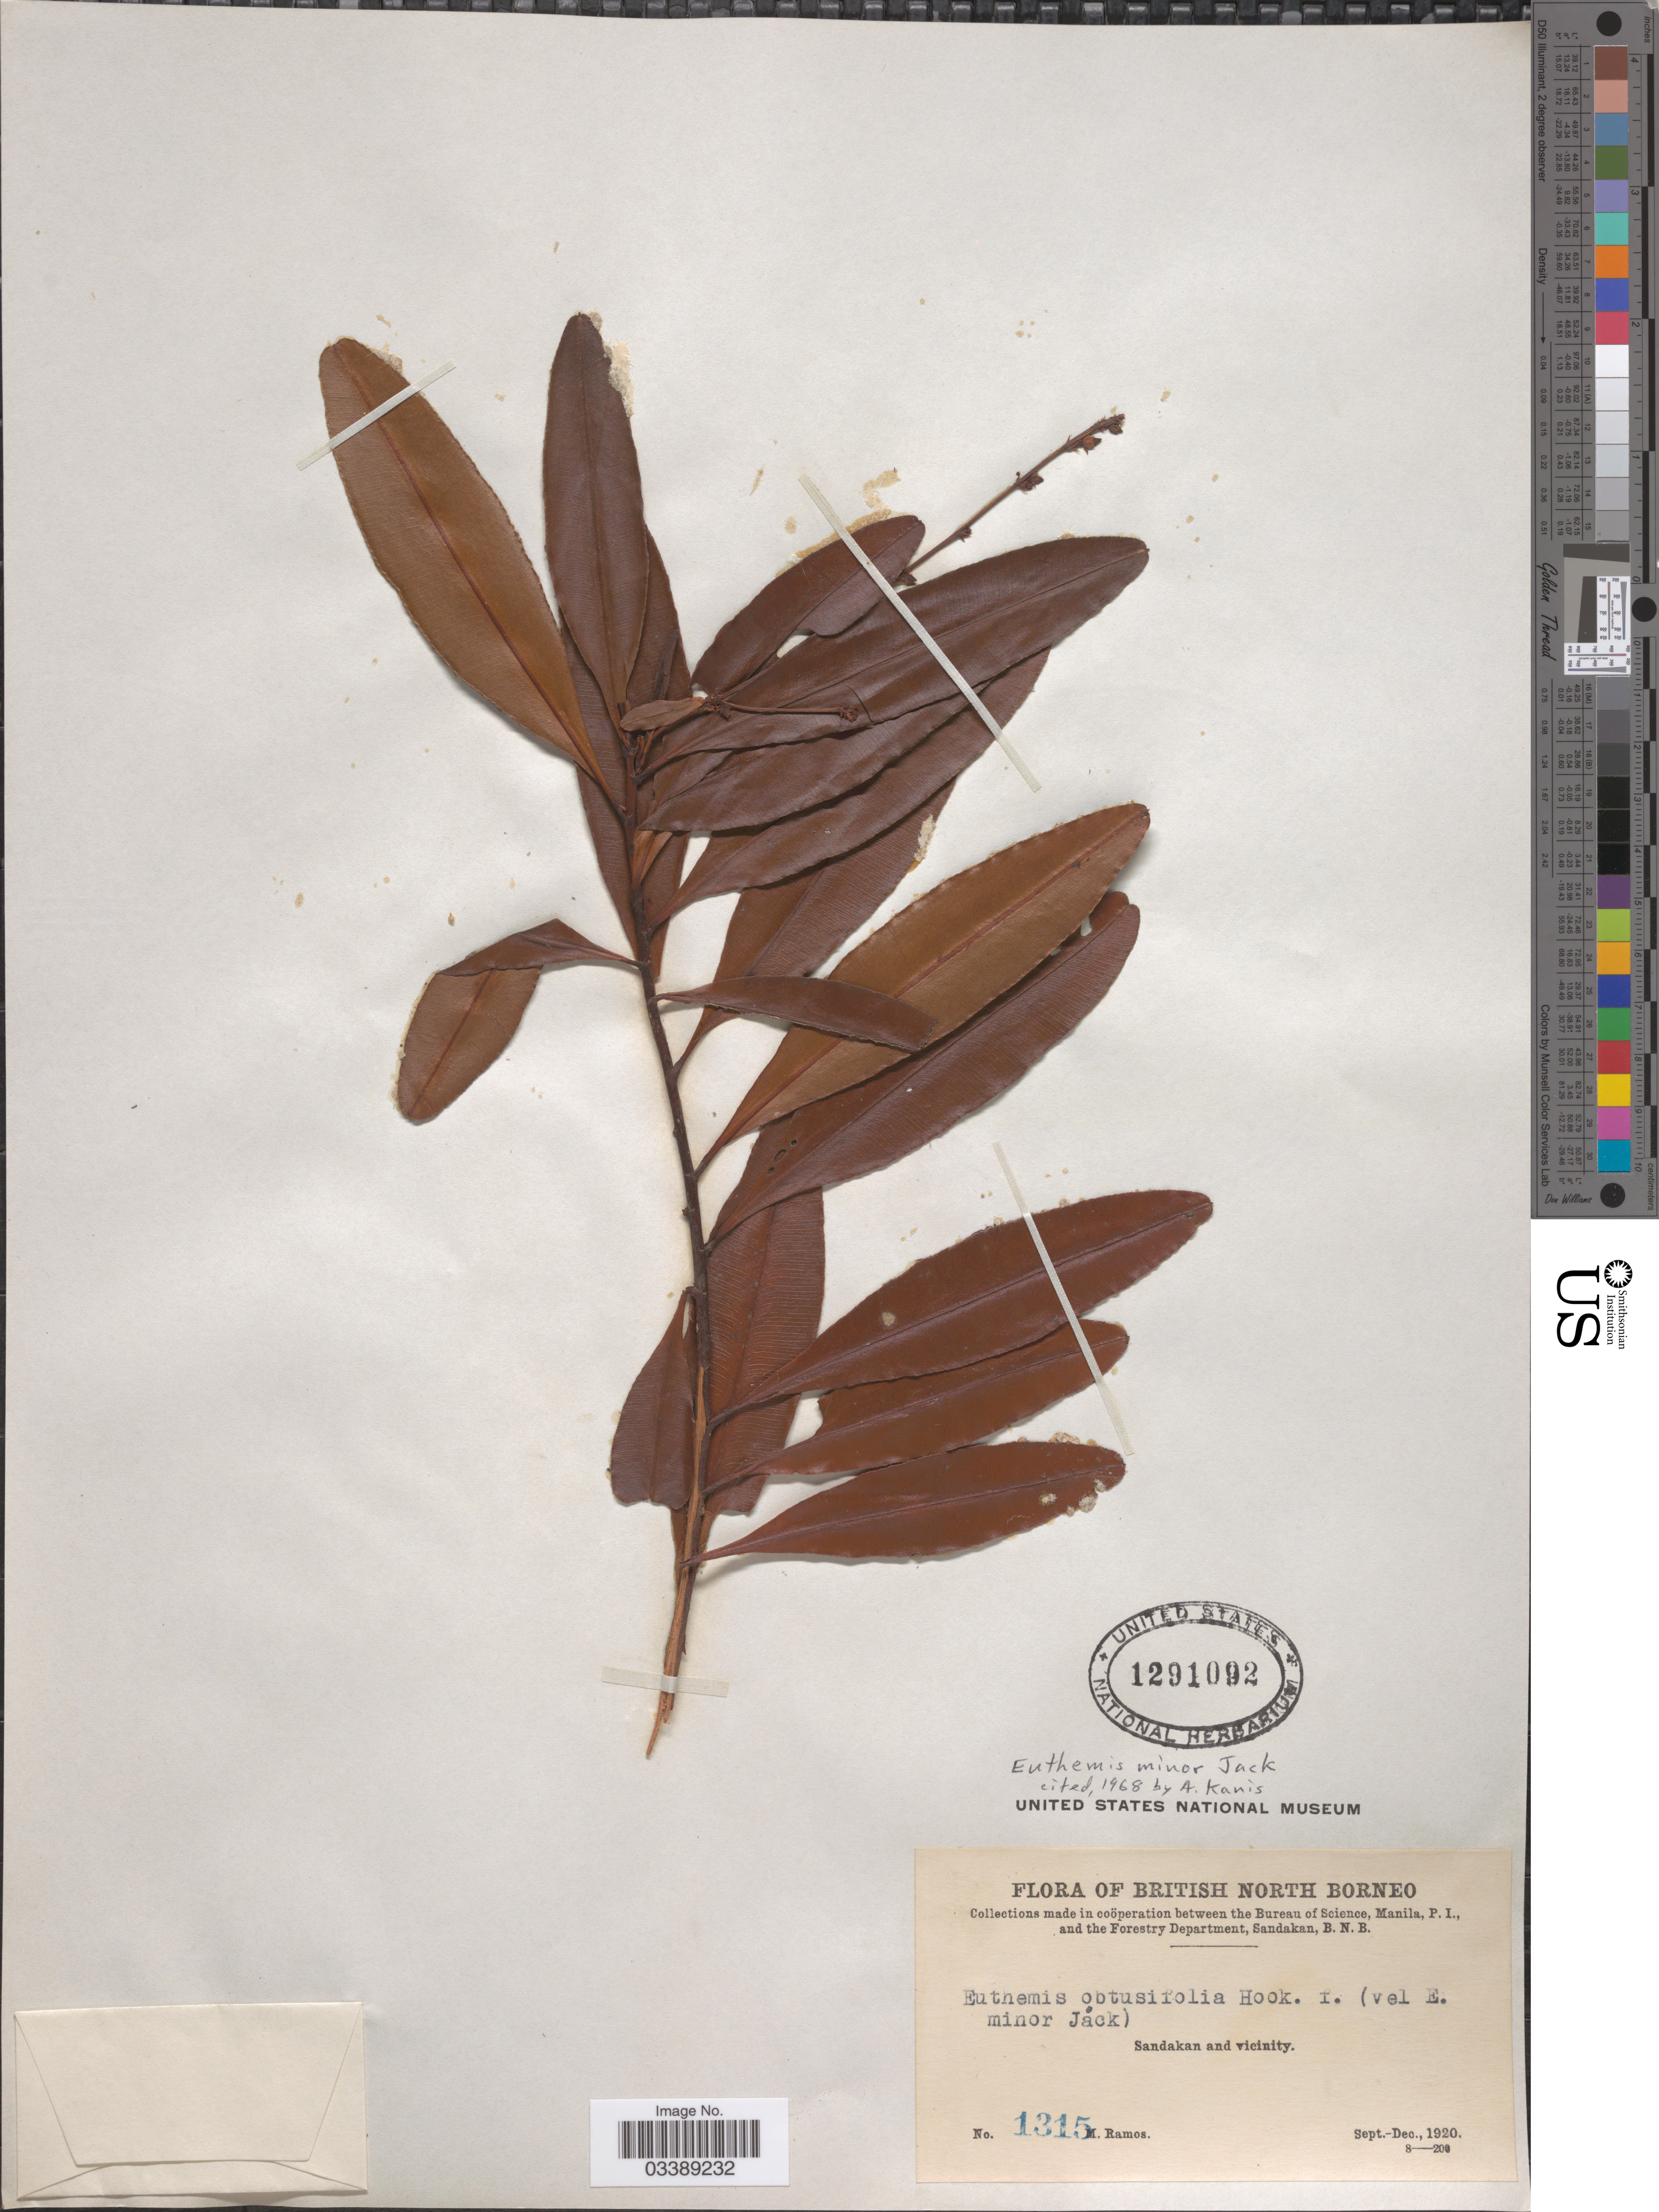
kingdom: Plantae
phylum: Tracheophyta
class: Magnoliopsida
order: Malpighiales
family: Ochnaceae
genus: Euthemis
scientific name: Euthemis minor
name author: Jack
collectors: M. Ramos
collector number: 1315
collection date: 1920-09/1920-12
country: Malaysia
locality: British North Borneo. Sandakan and vicinity.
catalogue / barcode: US 1291092